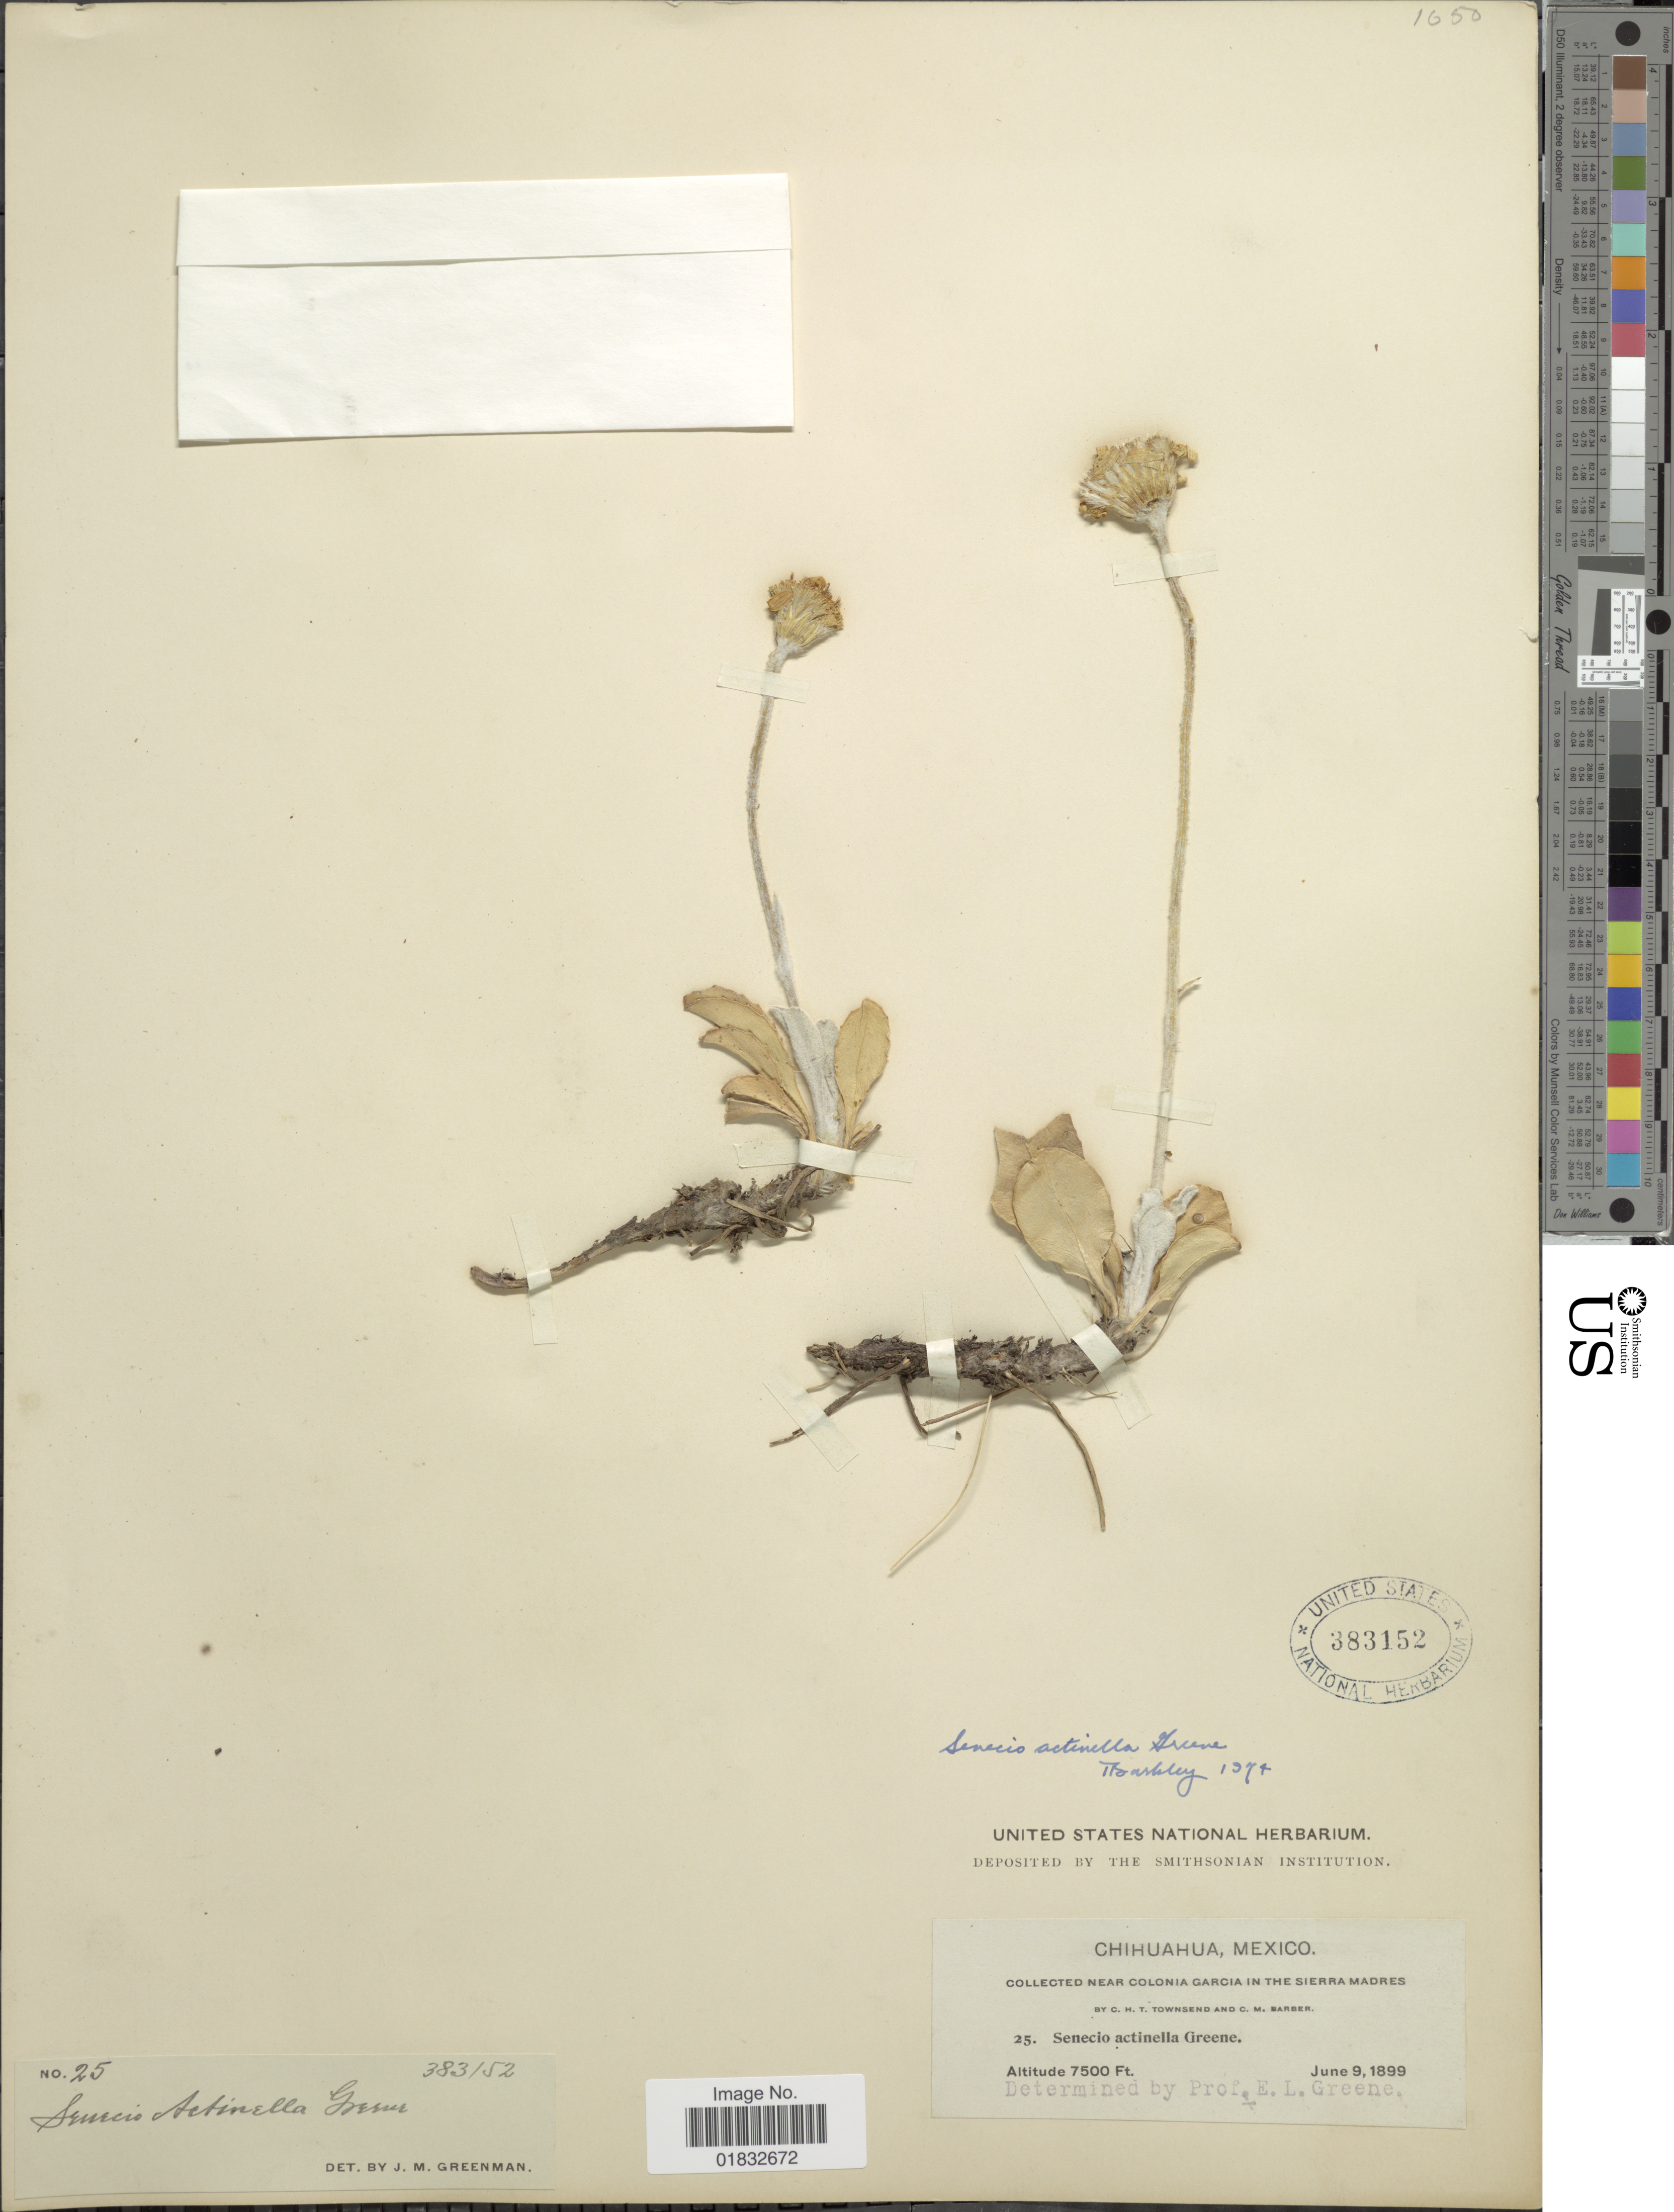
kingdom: Plantae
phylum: Tracheophyta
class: Magnoliopsida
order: Asterales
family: Asteraceae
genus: Senecio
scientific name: Senecio actinella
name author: Greene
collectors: C. H. T. Townsend & C. Barber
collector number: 25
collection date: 1899-06-09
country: Mexico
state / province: Chihuahua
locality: Near Colonia Garcia in the Sierra Madres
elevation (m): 2286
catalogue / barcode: US 383152